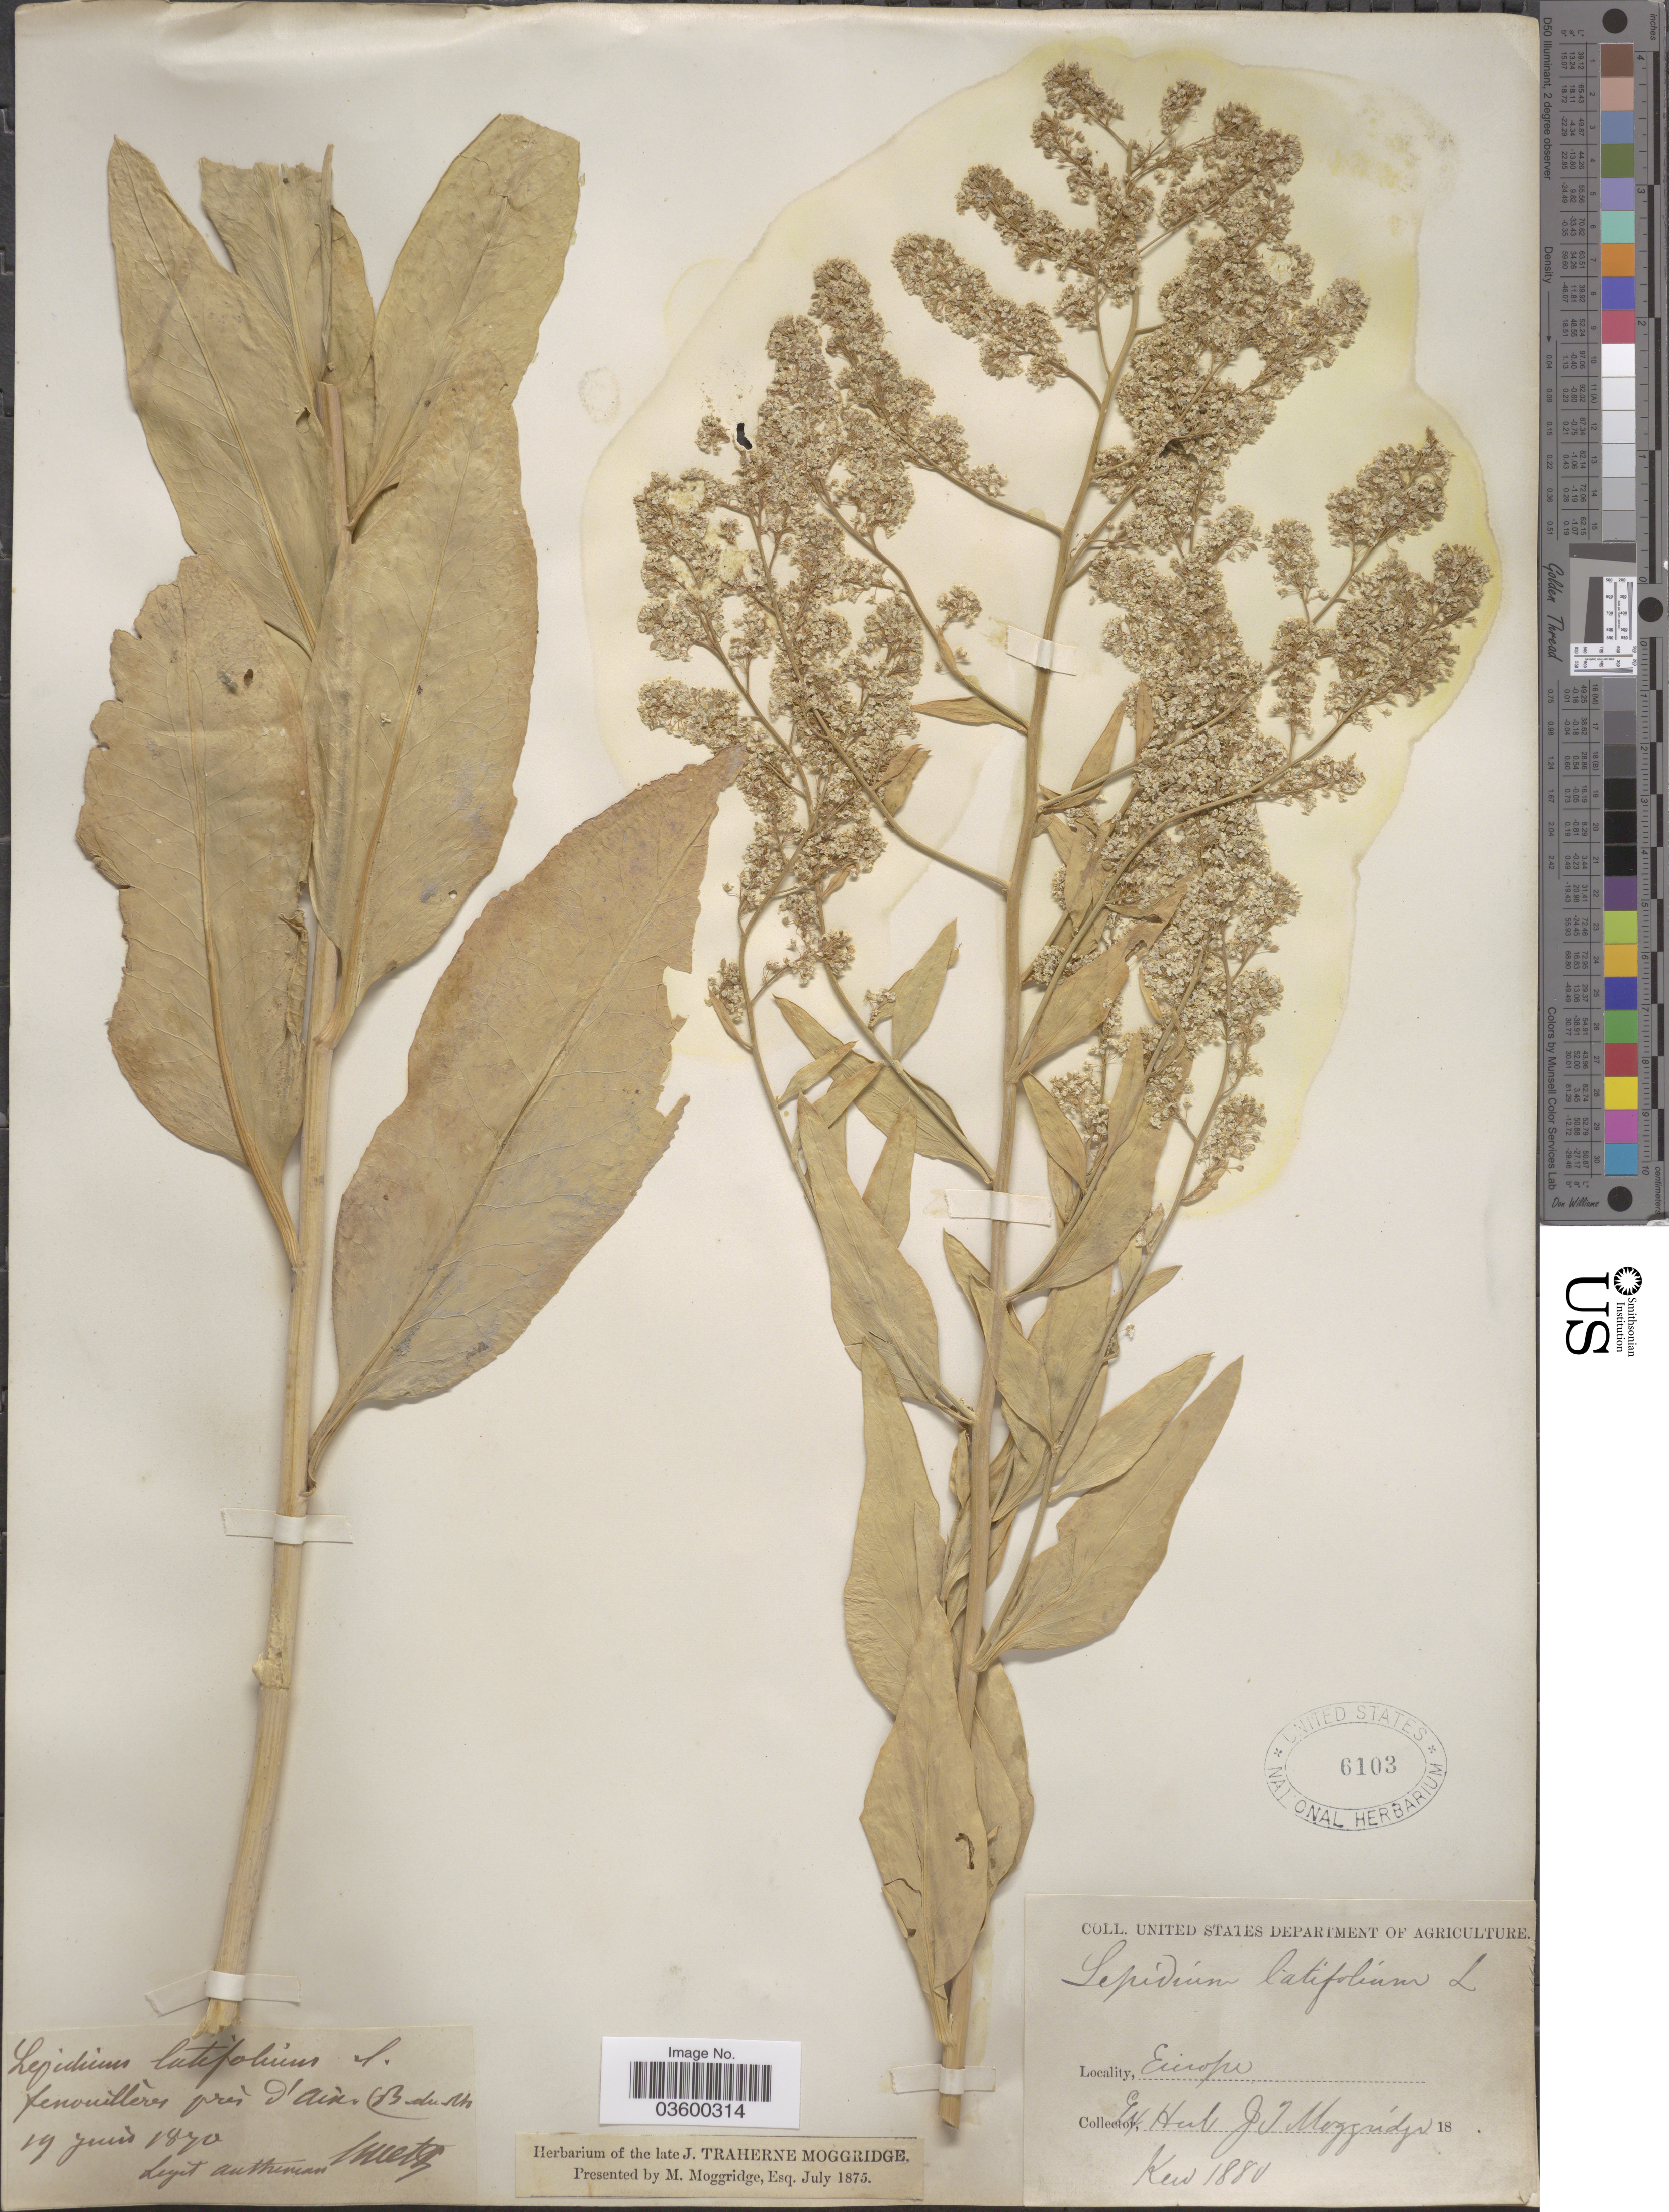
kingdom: Plantae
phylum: Tracheophyta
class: Magnoliopsida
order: Brassicales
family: Brassicaceae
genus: Lepidium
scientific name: Lepidium latifolium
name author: L.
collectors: Autheman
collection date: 1870-06-19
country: France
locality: Fenouilleres prés d'Ain. B. du Rh. Europe.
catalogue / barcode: US 6103